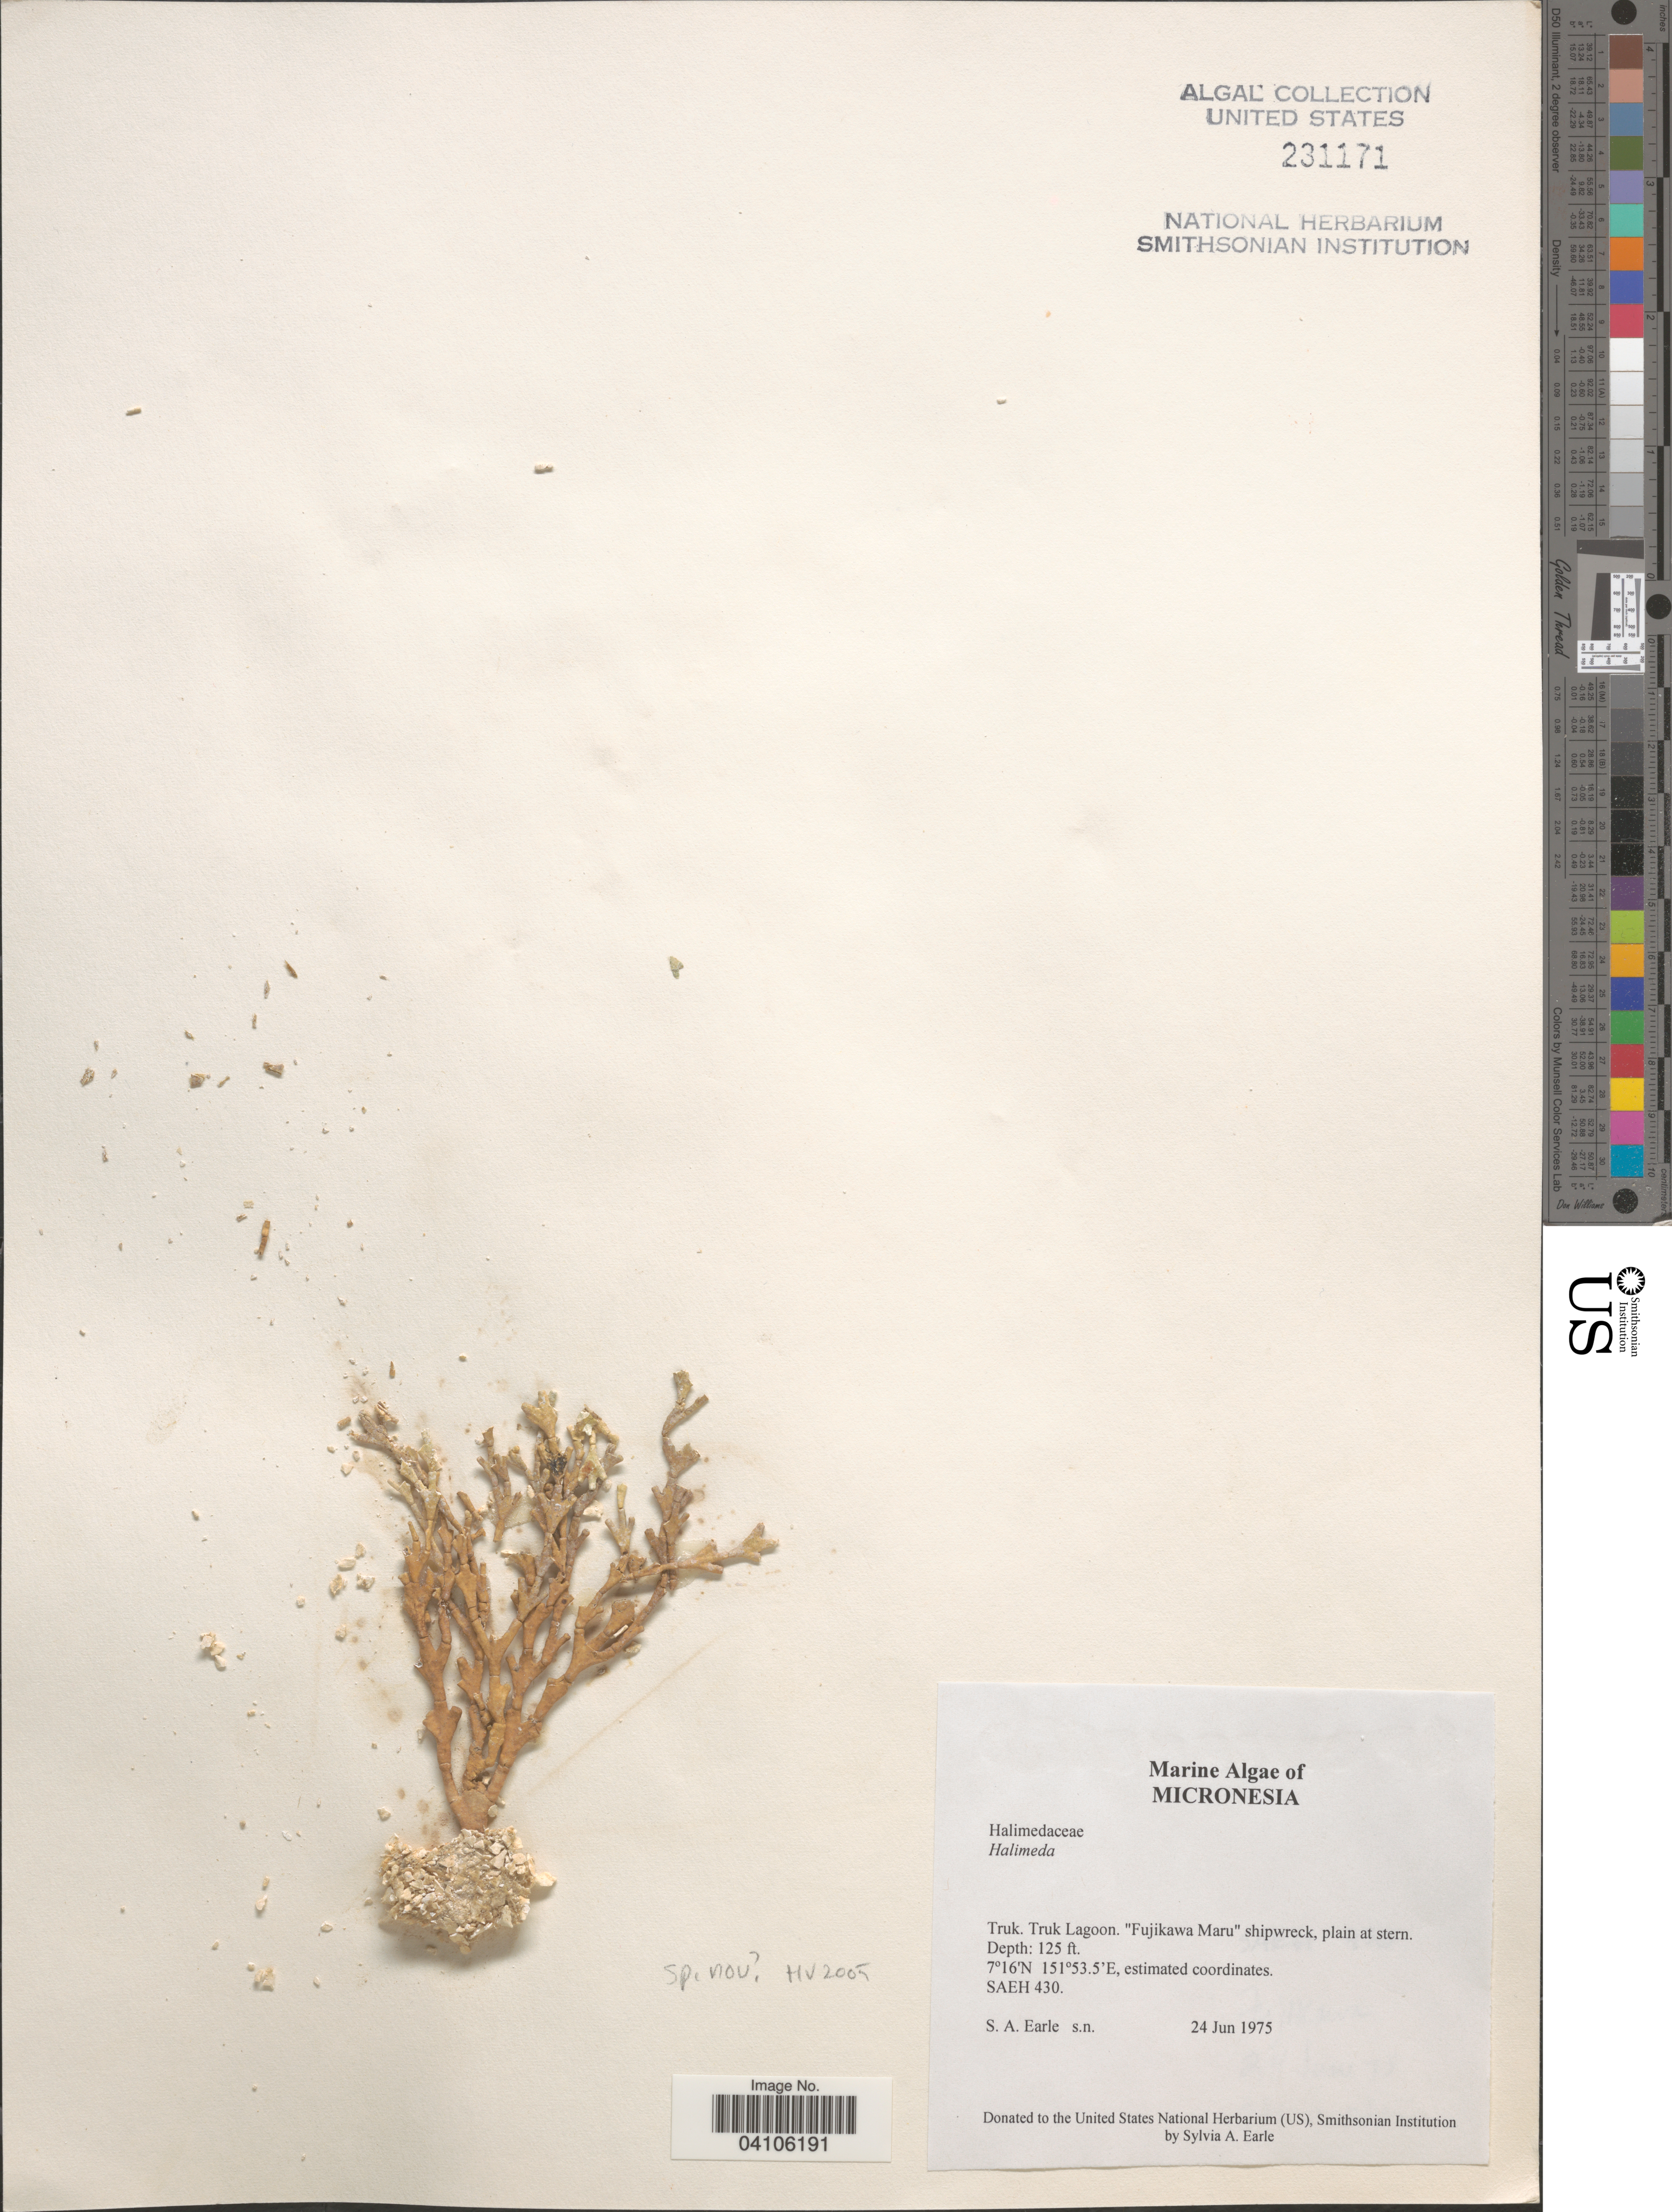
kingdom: Plantae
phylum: Chlorophyta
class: Ulvophyceae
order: Bryopsidales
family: Halimedaceae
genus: Halimeda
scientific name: Halimeda sp.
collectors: S. A. Earle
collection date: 1975-06-24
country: Micronesia, Federated States of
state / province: Truk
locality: Truk Lagoon. "Fujikawa Maru" shipwreck, plain at stern. SAEH 430.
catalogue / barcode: US 231171